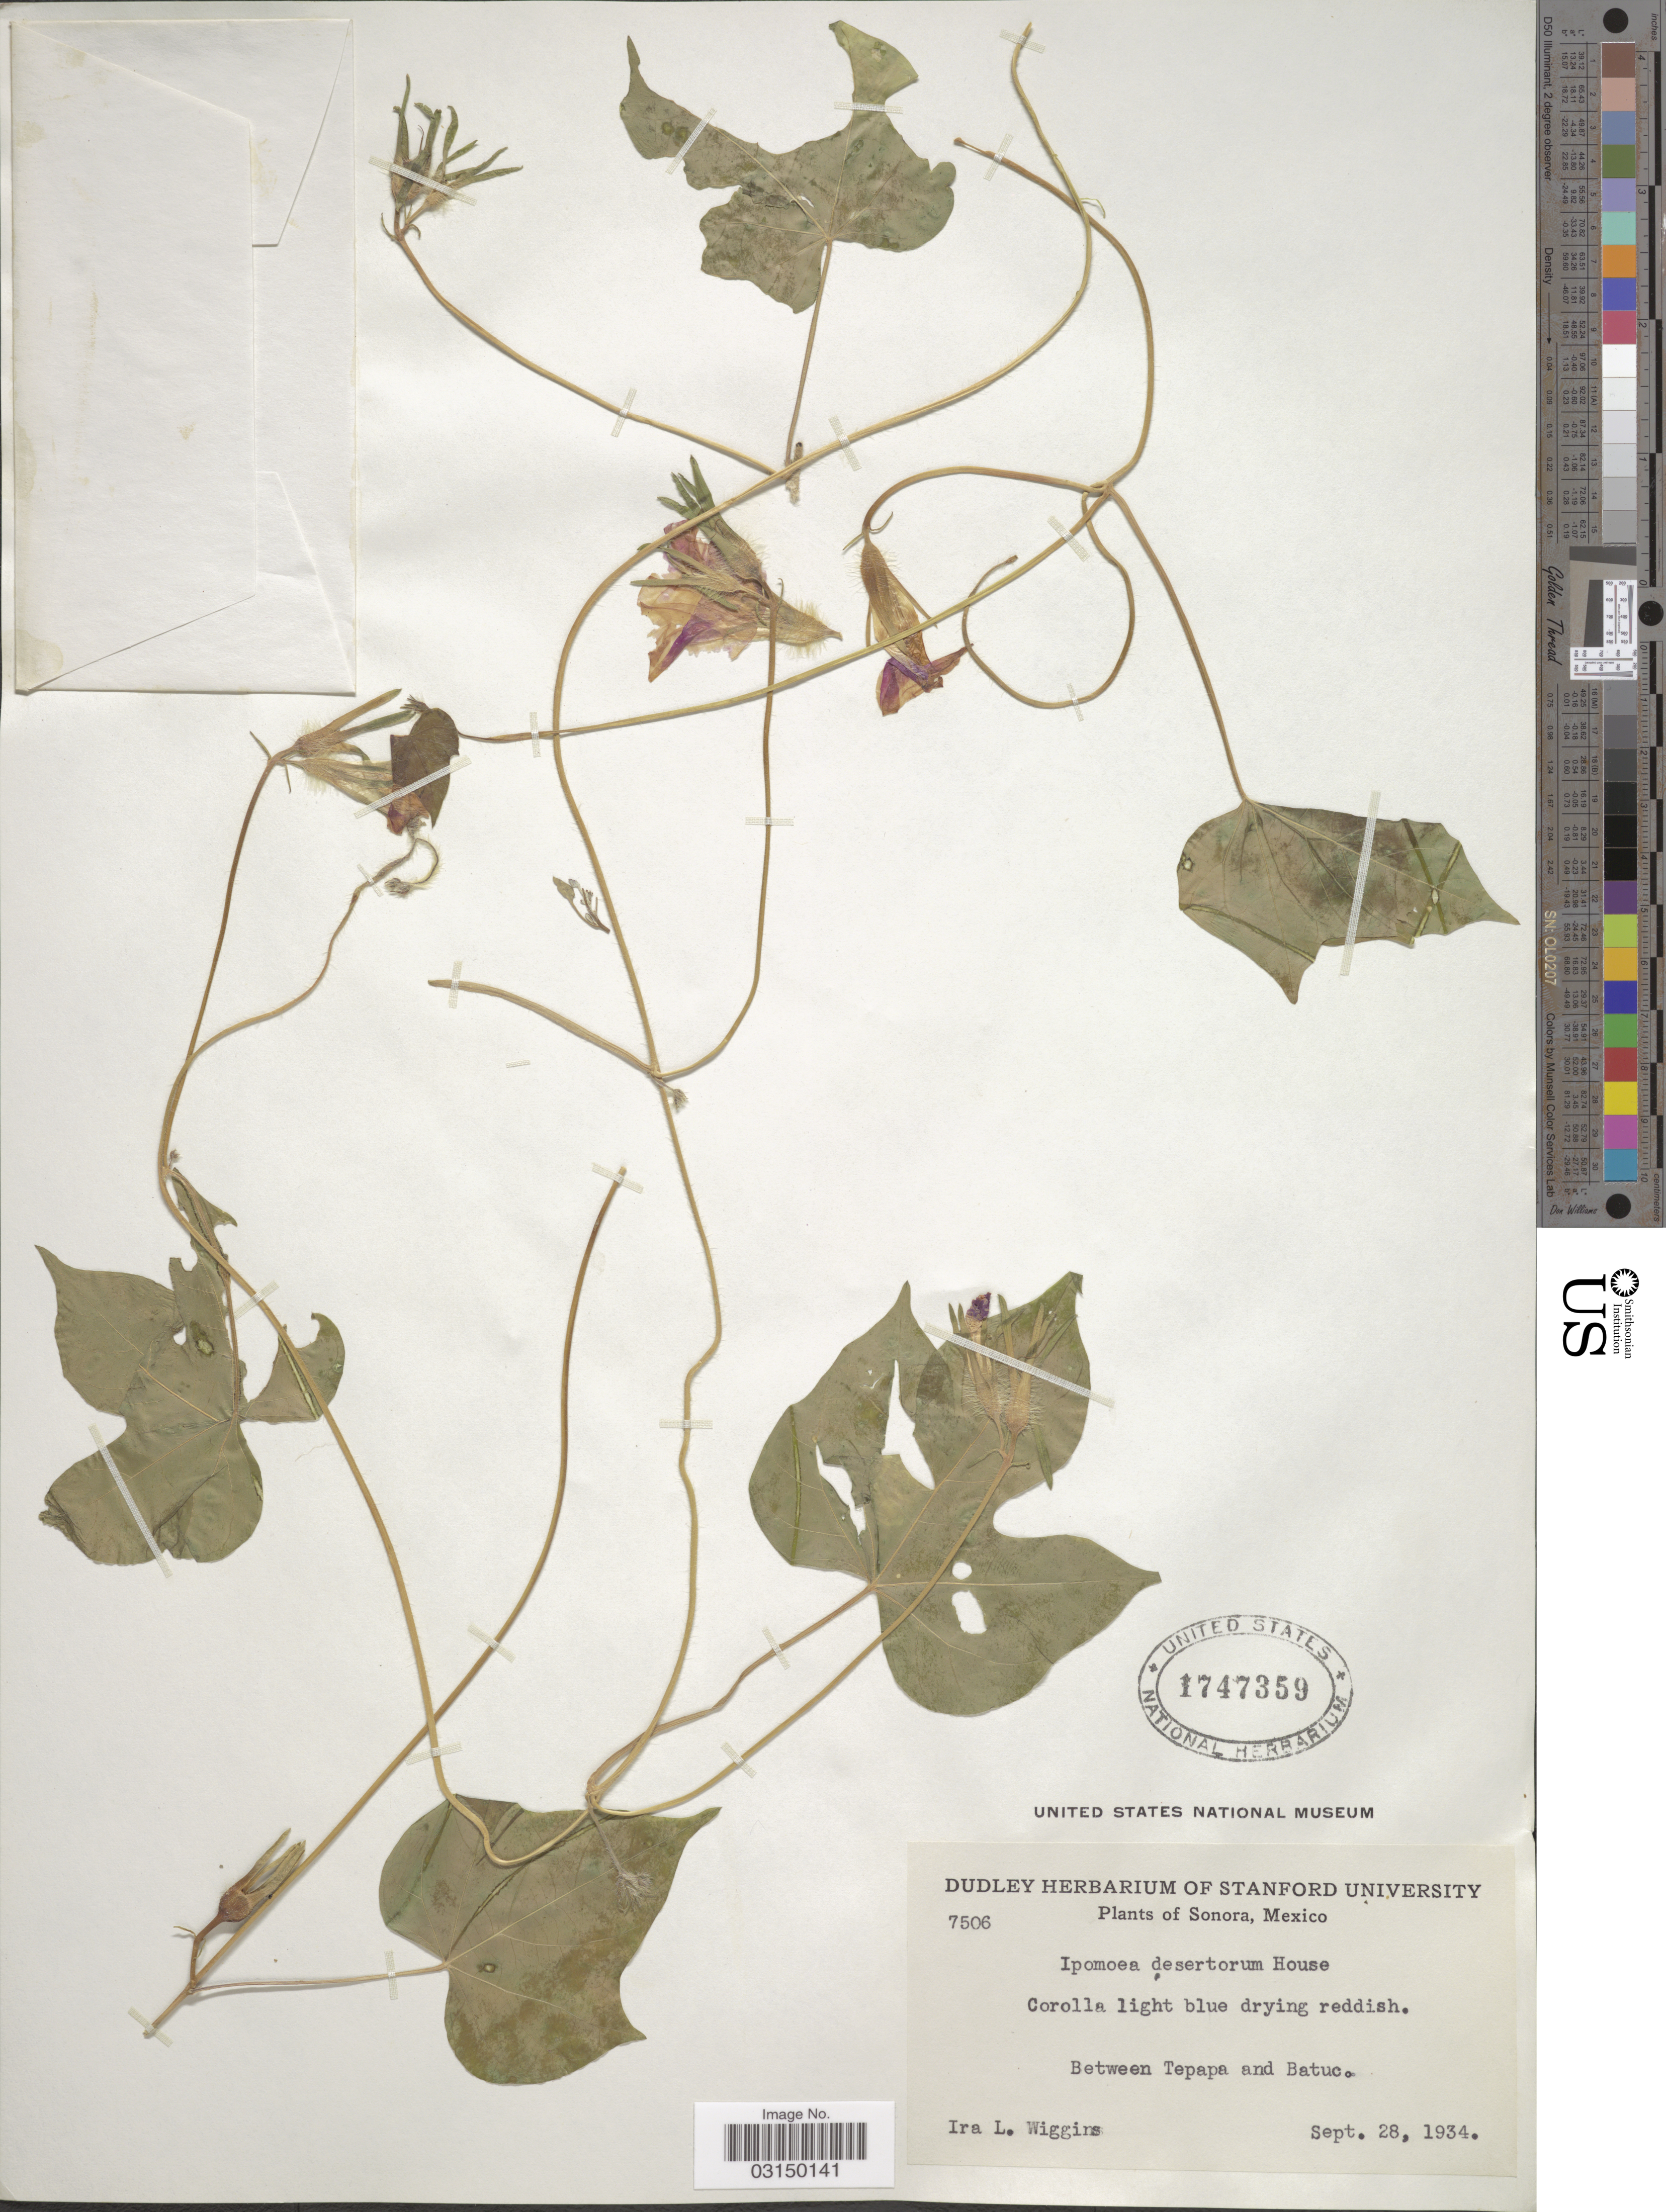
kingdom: Plantae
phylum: Tracheophyta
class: Magnoliopsida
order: Solanales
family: Convolvulaceae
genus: Ipomoea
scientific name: Ipomoea hederacea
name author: Jacq.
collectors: I. L. Wiggins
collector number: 7506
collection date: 1934-09-28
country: Mexico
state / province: Sonora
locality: Between Tepapa and Batuc.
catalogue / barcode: US 1747359